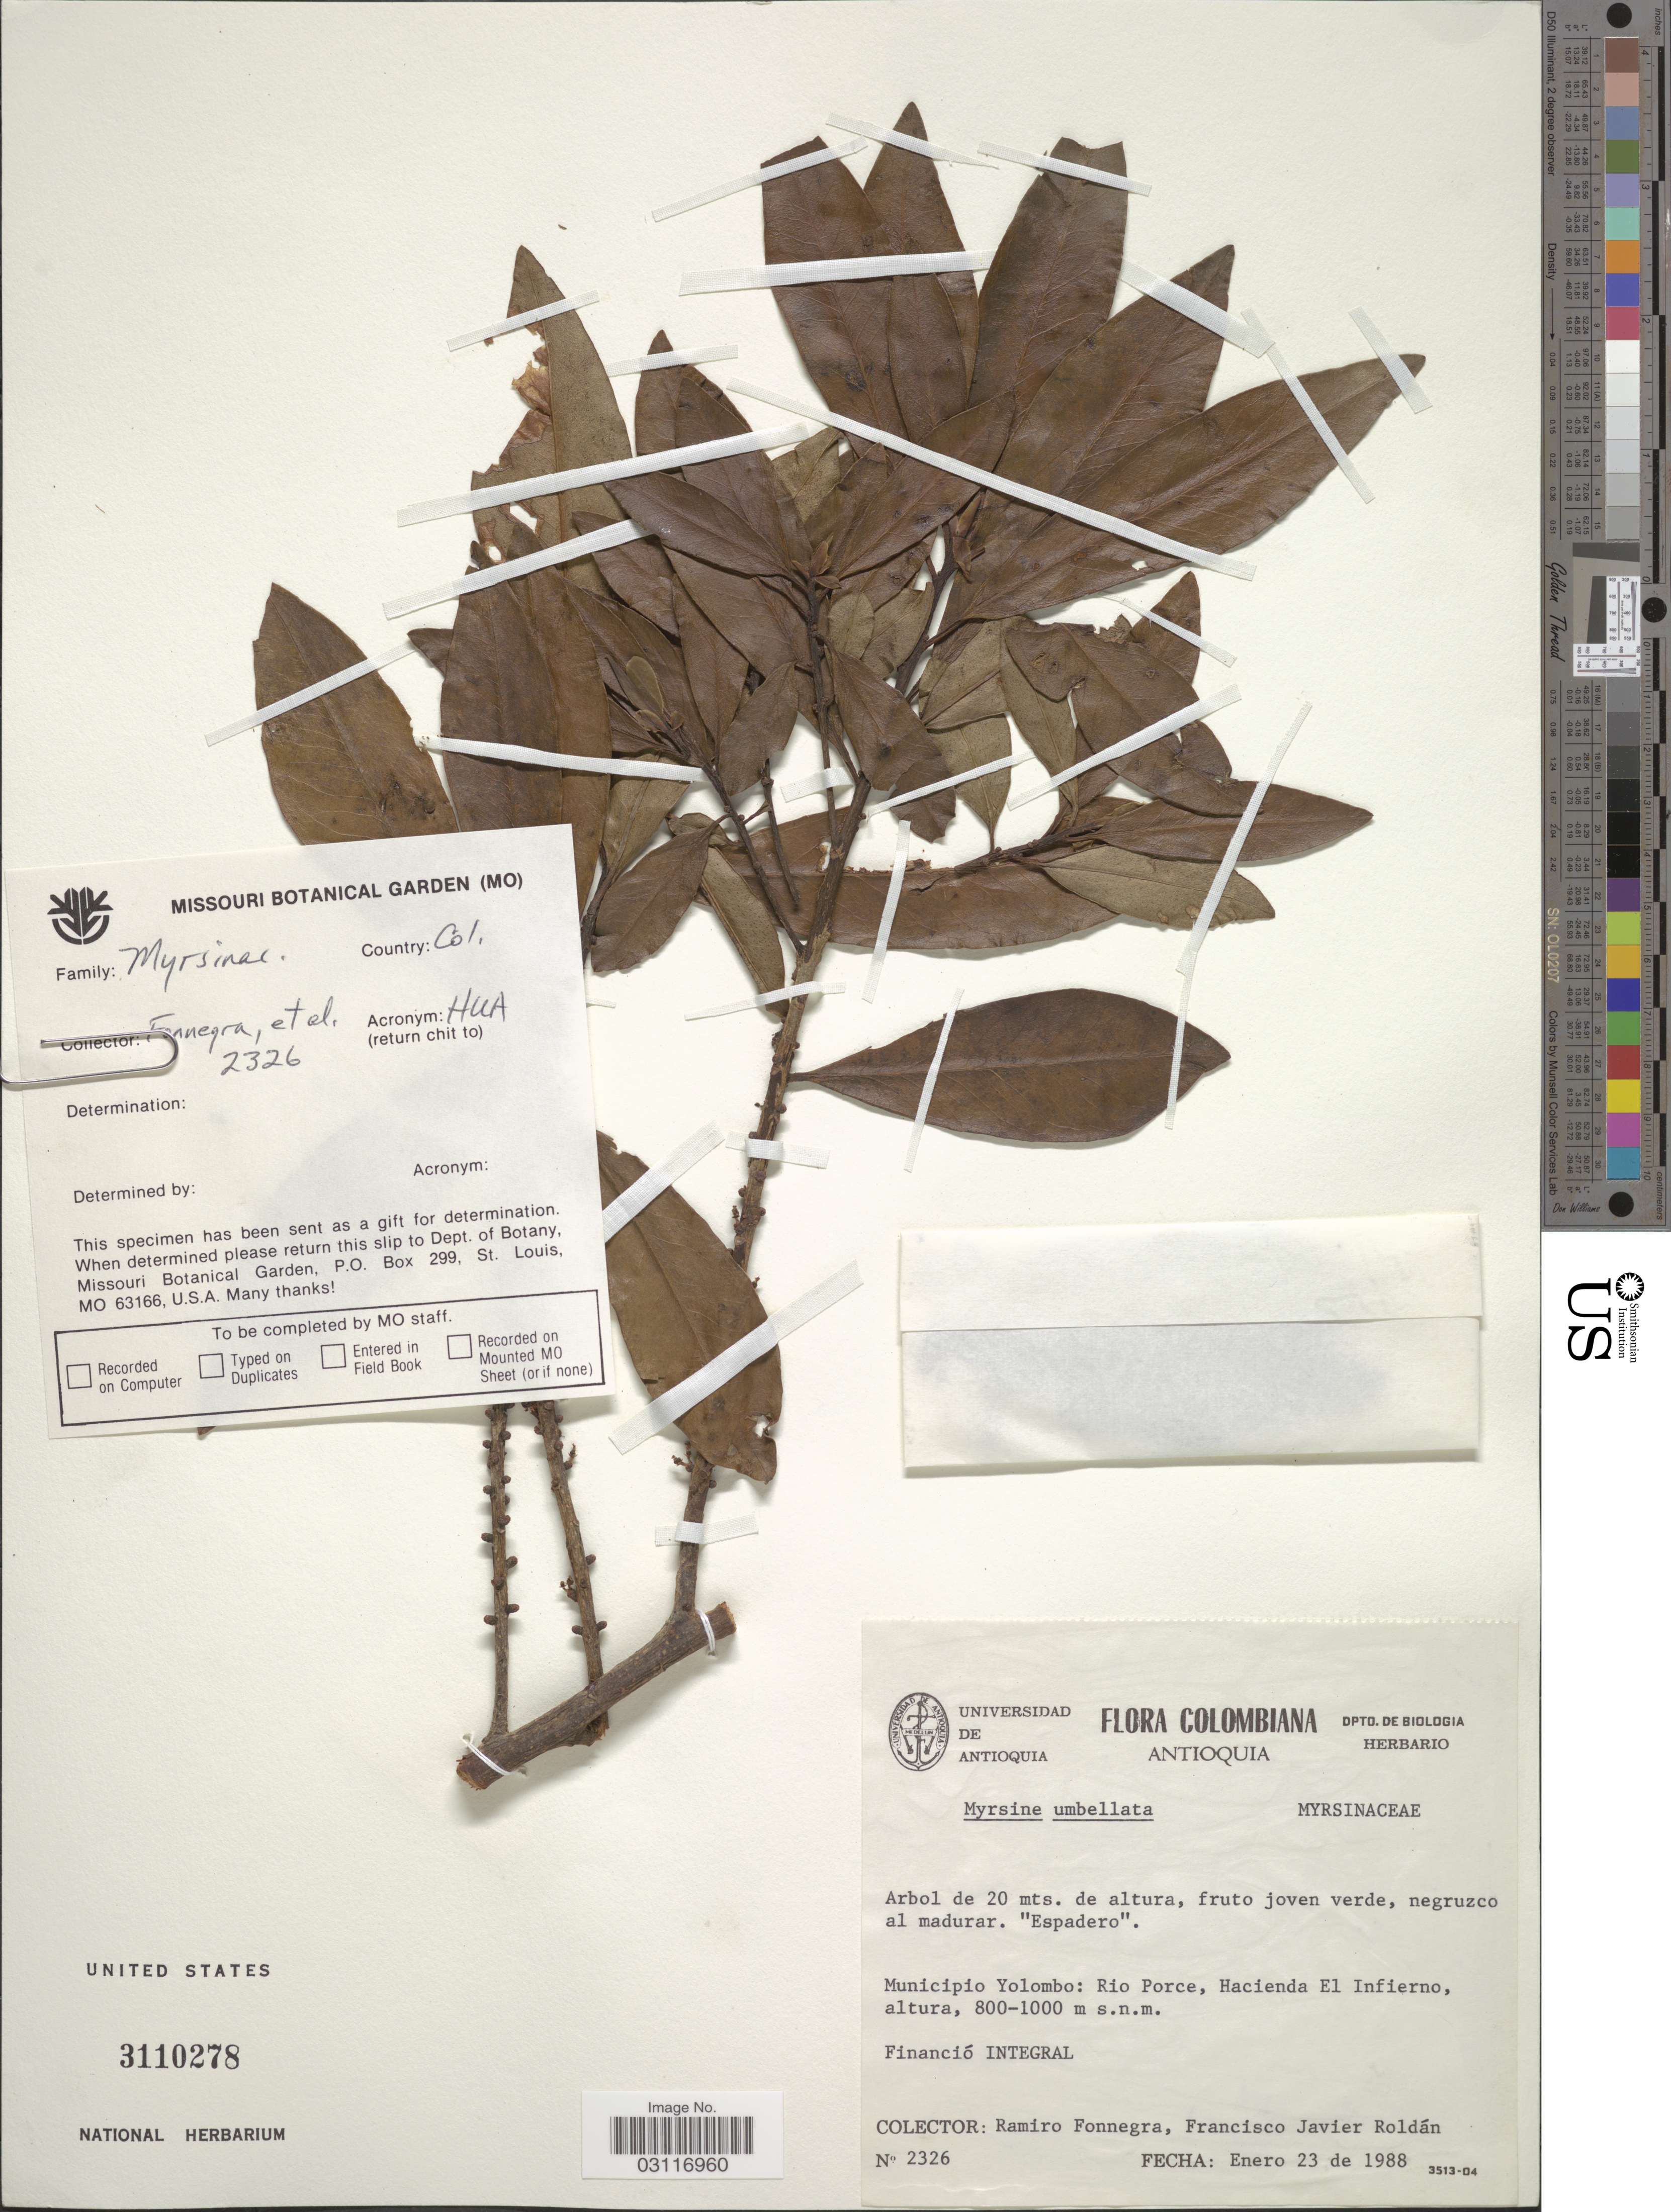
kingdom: Plantae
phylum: Tracheophyta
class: Magnoliopsida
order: Ericales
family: Primulaceae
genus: Myrsine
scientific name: Myrsine umbellata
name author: Mart.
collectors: R. Fonnegra & F. J. Roldán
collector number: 2326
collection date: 1988-01-23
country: Colombia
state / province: Antioquia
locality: Municipio Yolombo: Rio Porce, Hacienda El Infierno.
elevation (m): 800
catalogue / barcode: US 3110278